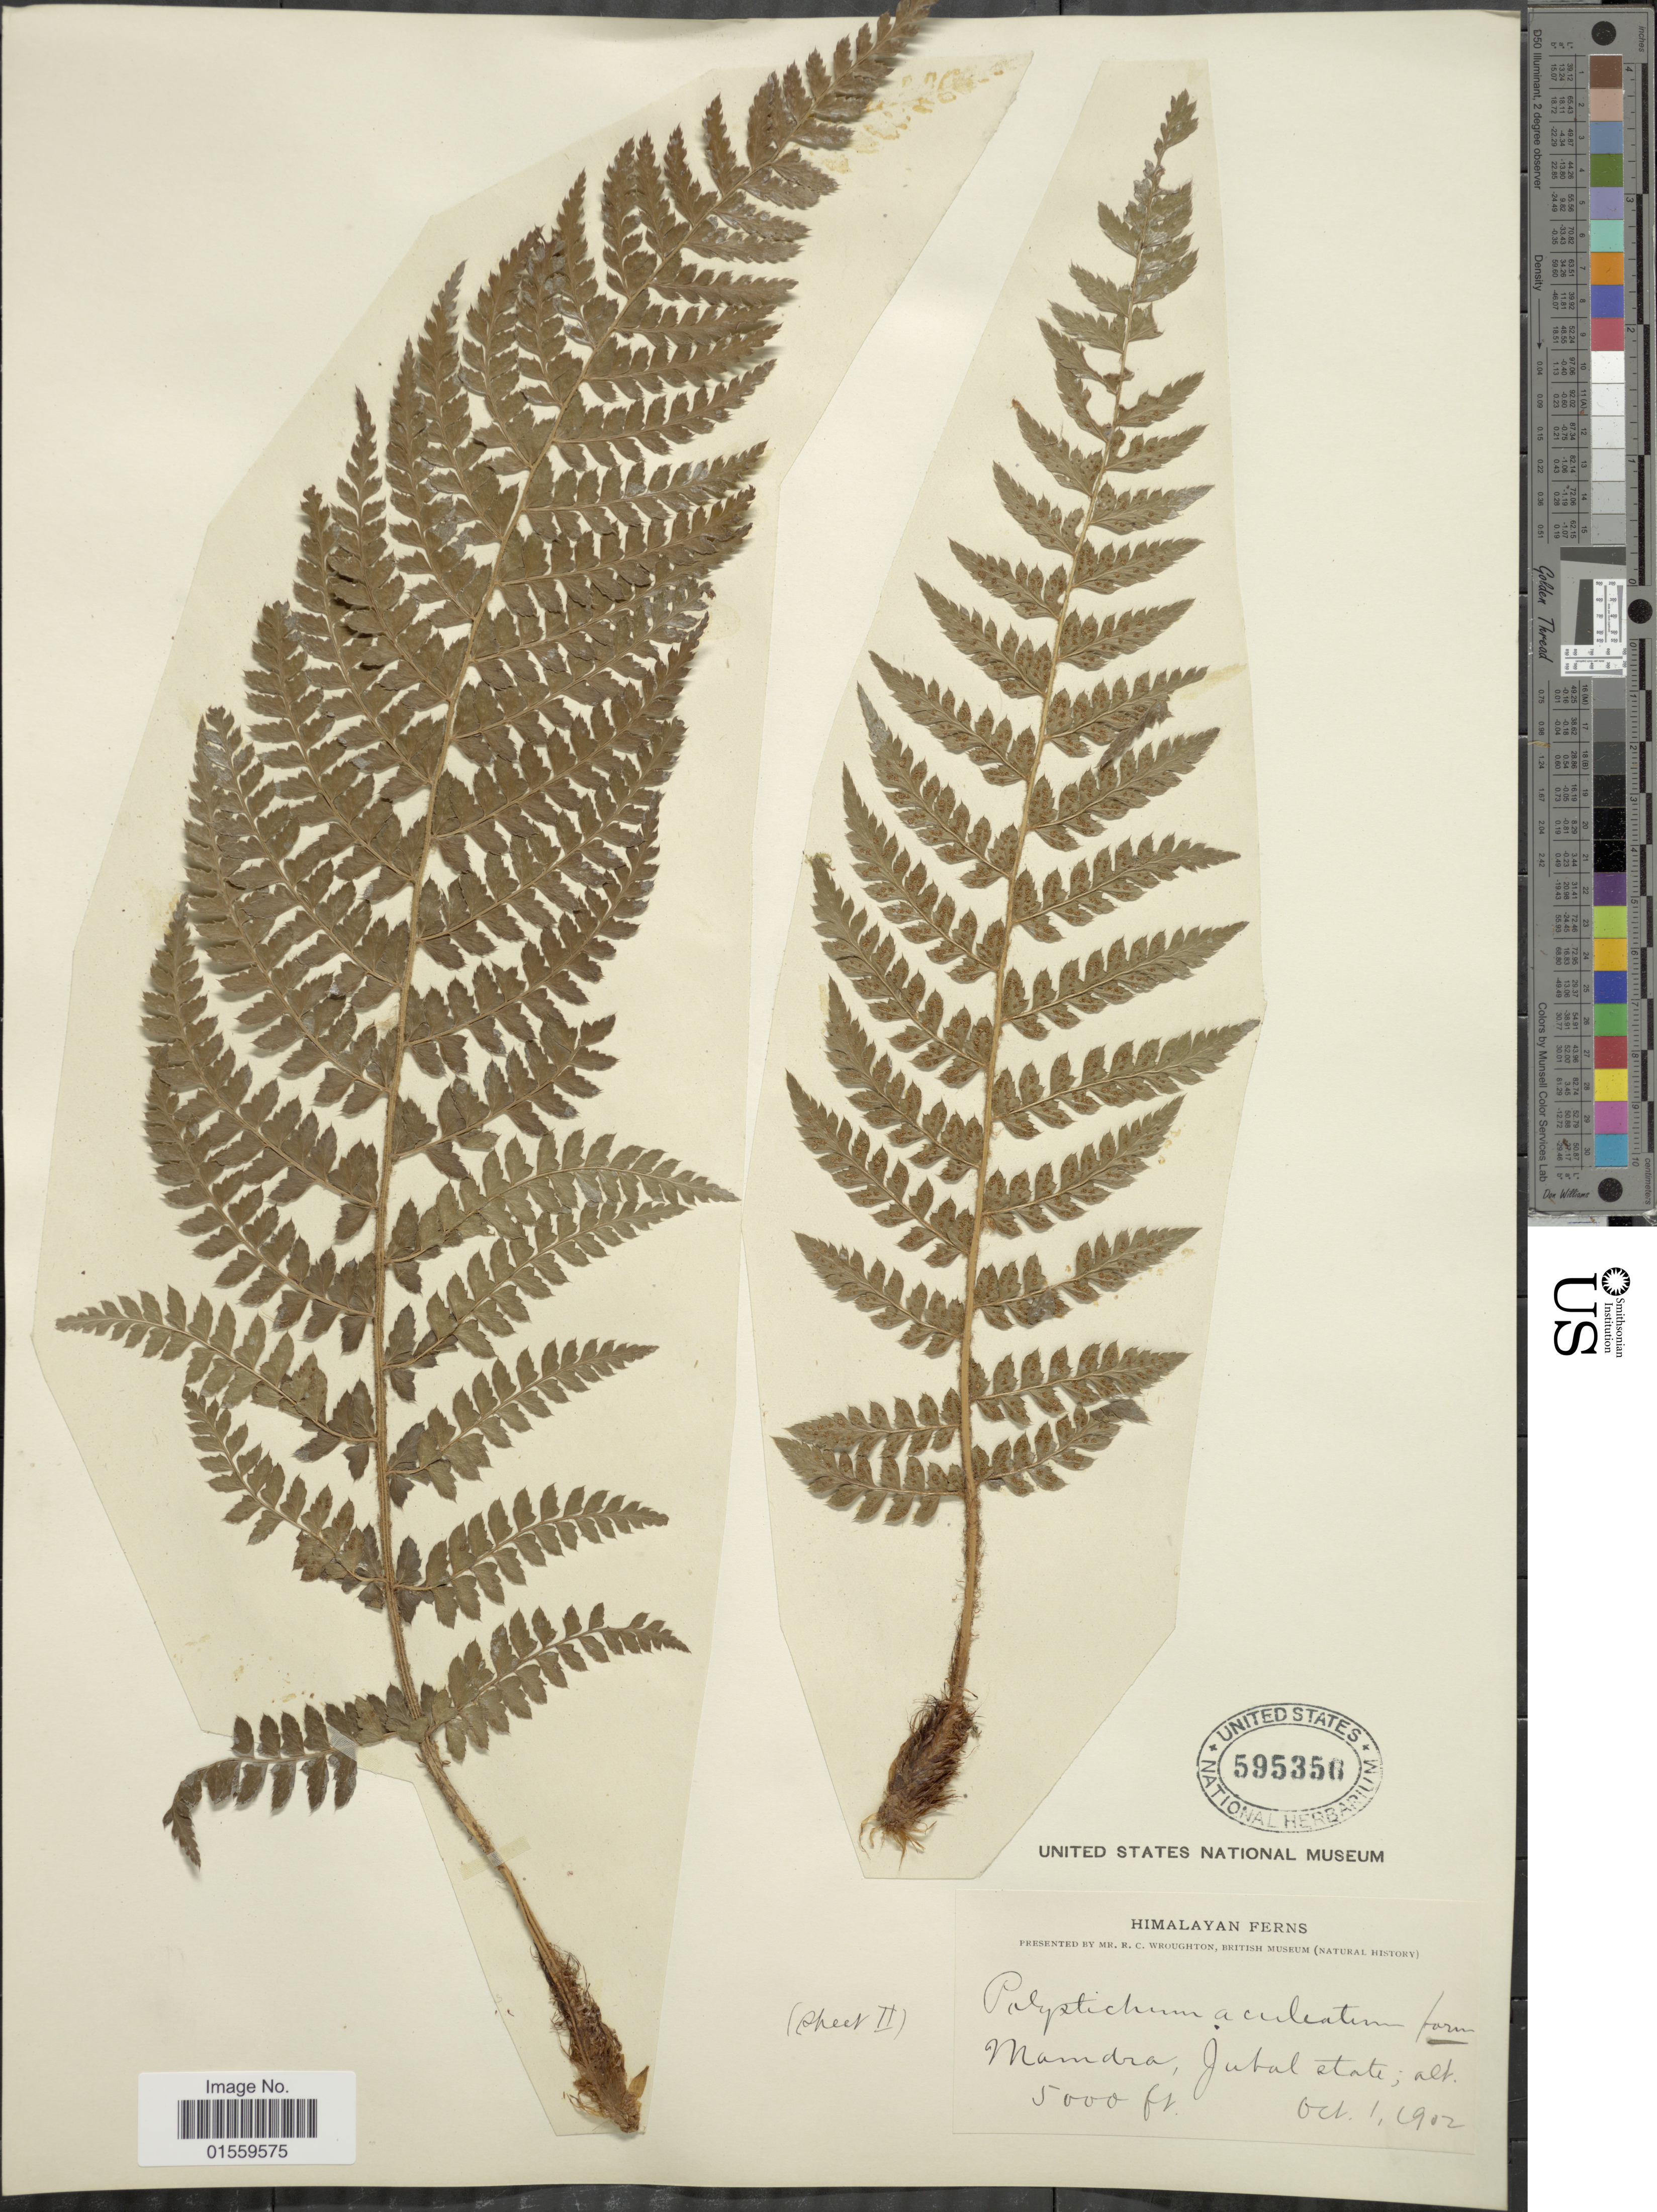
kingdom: Plantae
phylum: Tracheophyta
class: Polypodiopsida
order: Polypodiales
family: Dryopteridaceae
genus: Polystichum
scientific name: Polystichum setiferum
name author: (Forssk.) Moore ex Woynar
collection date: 1902-10-01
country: India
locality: Himalaya, Mamdra, Jubal State.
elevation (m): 1524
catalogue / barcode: US 595356